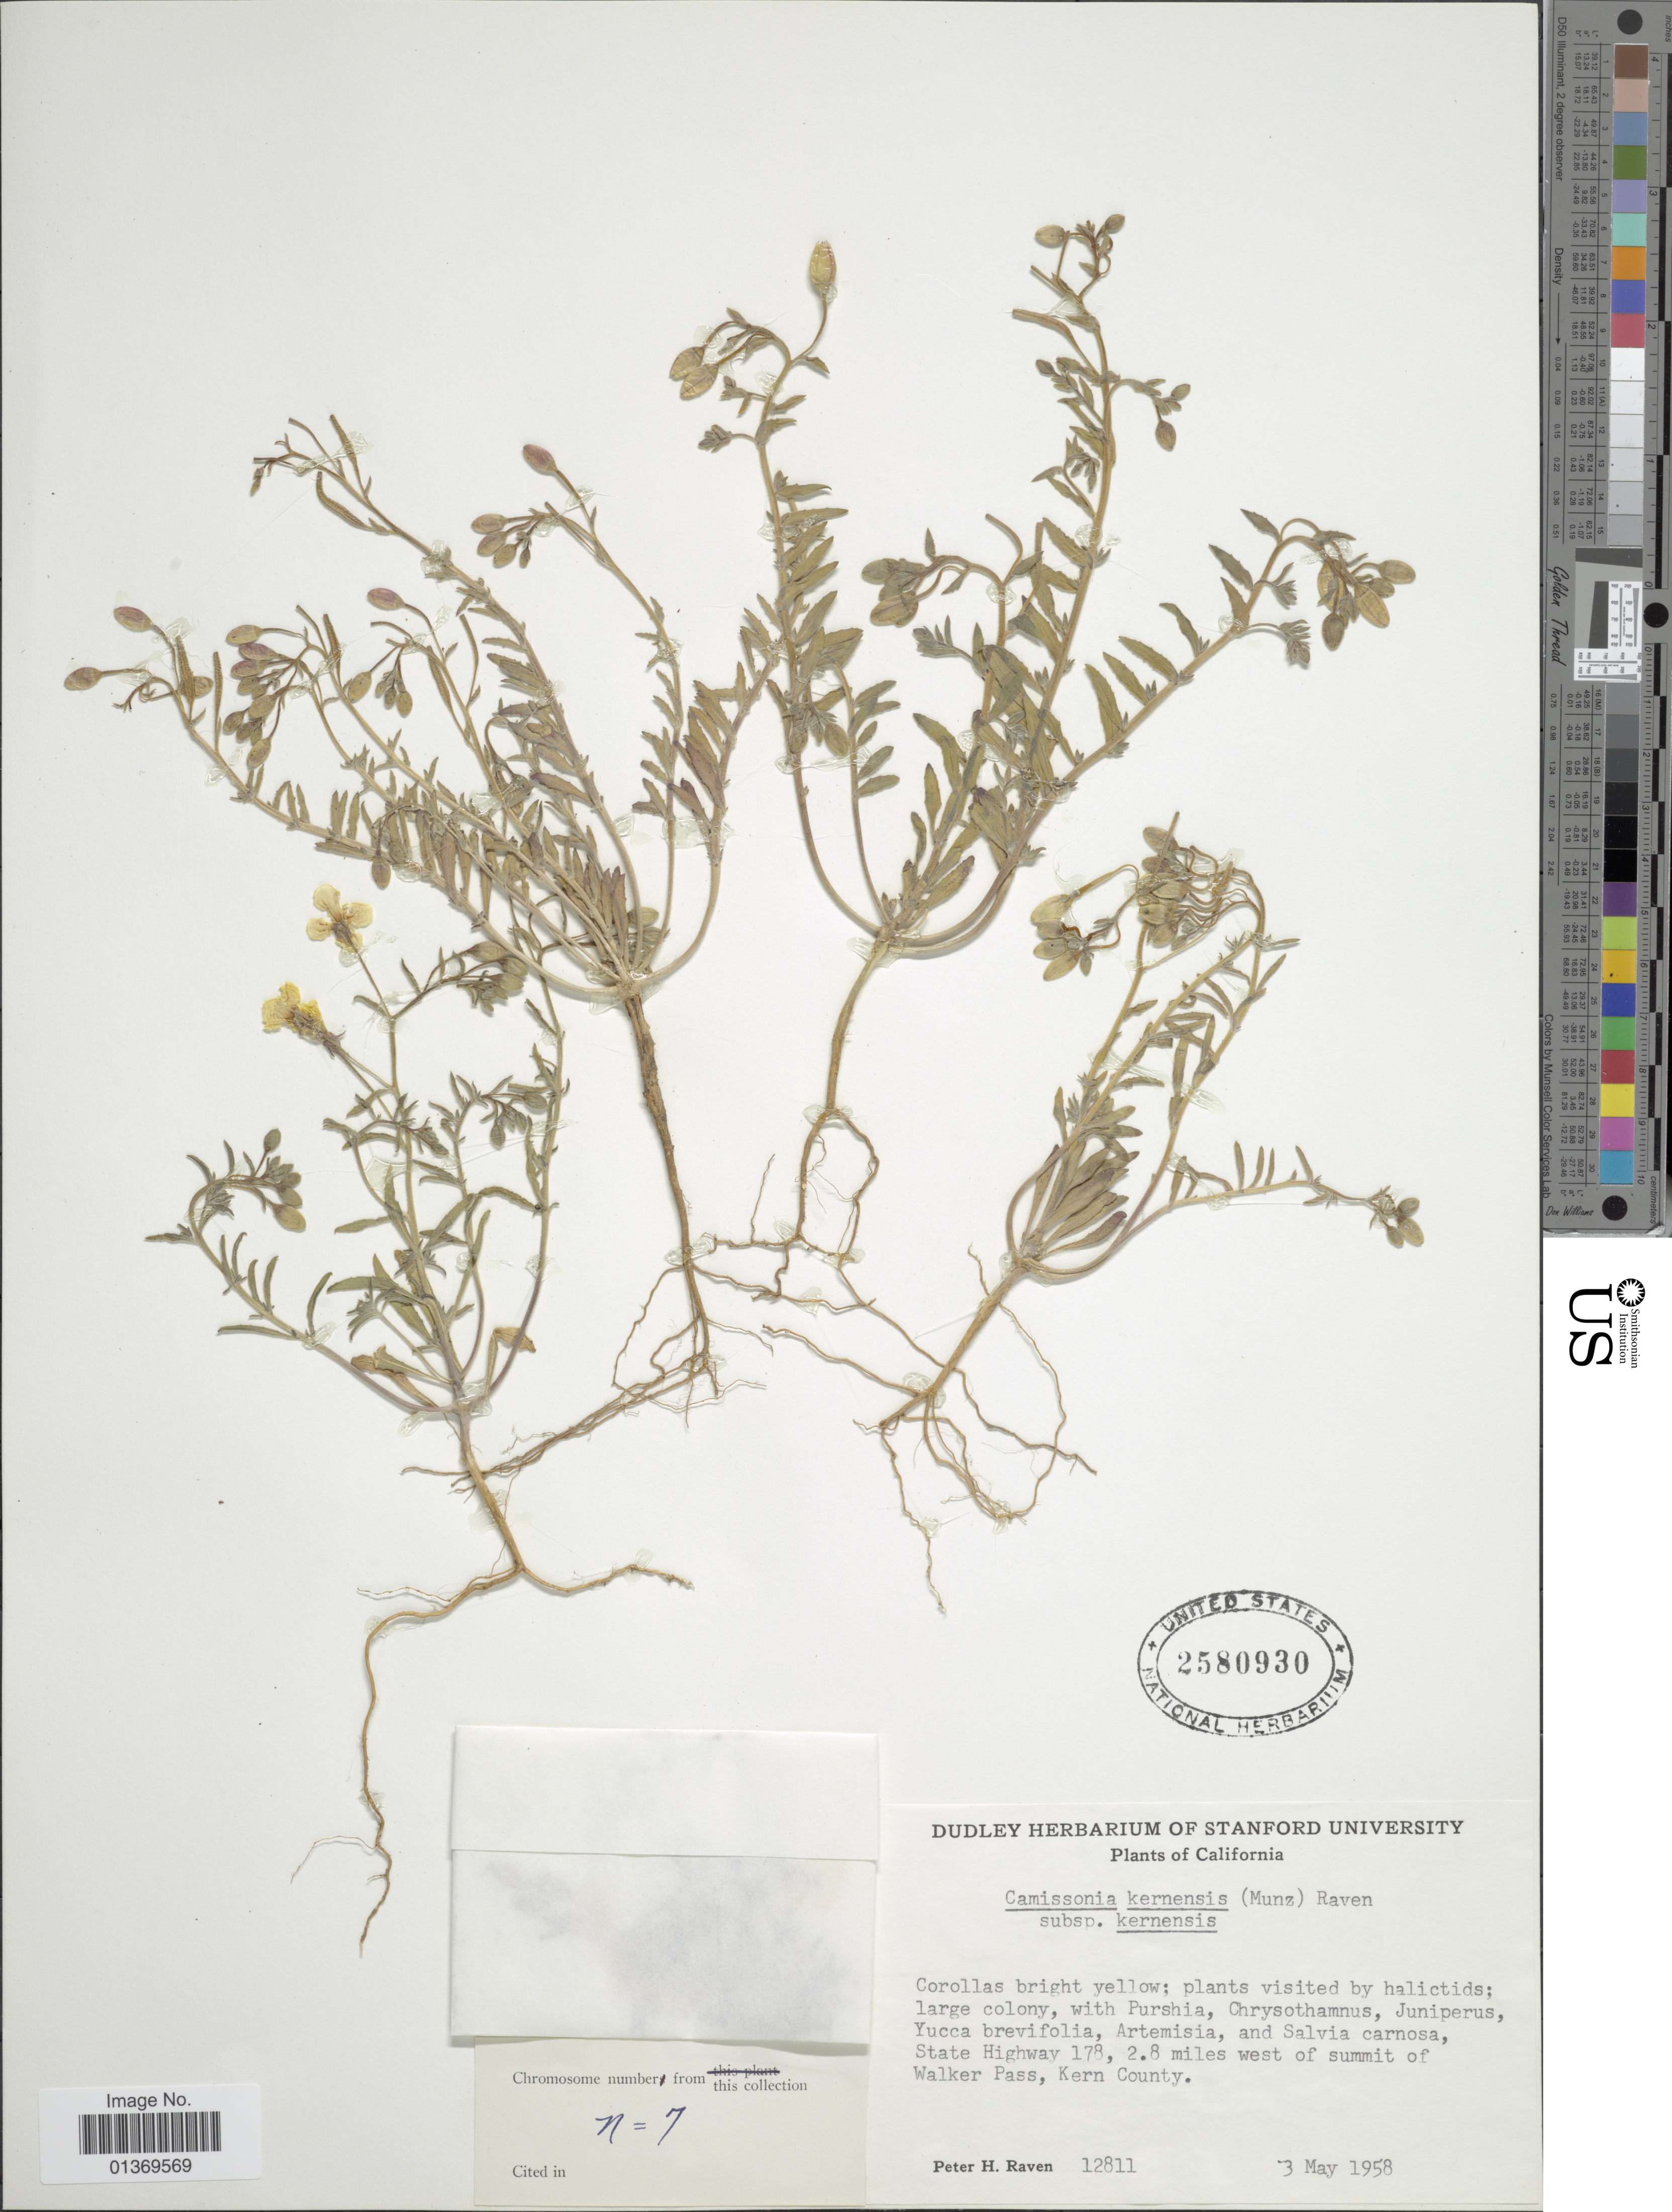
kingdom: Plantae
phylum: Tracheophyta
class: Magnoliopsida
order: Myrtales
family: Onagraceae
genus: Camissonia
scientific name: Camissonia kernensis subsp. kernensis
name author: (Munz) P.H. Raven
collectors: P. H. Raven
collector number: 12811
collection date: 1958-05-03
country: United States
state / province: California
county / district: Kern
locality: State Highway 178, 2.8 miles west of summit of Walker Pass, Kern County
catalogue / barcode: US 2580930